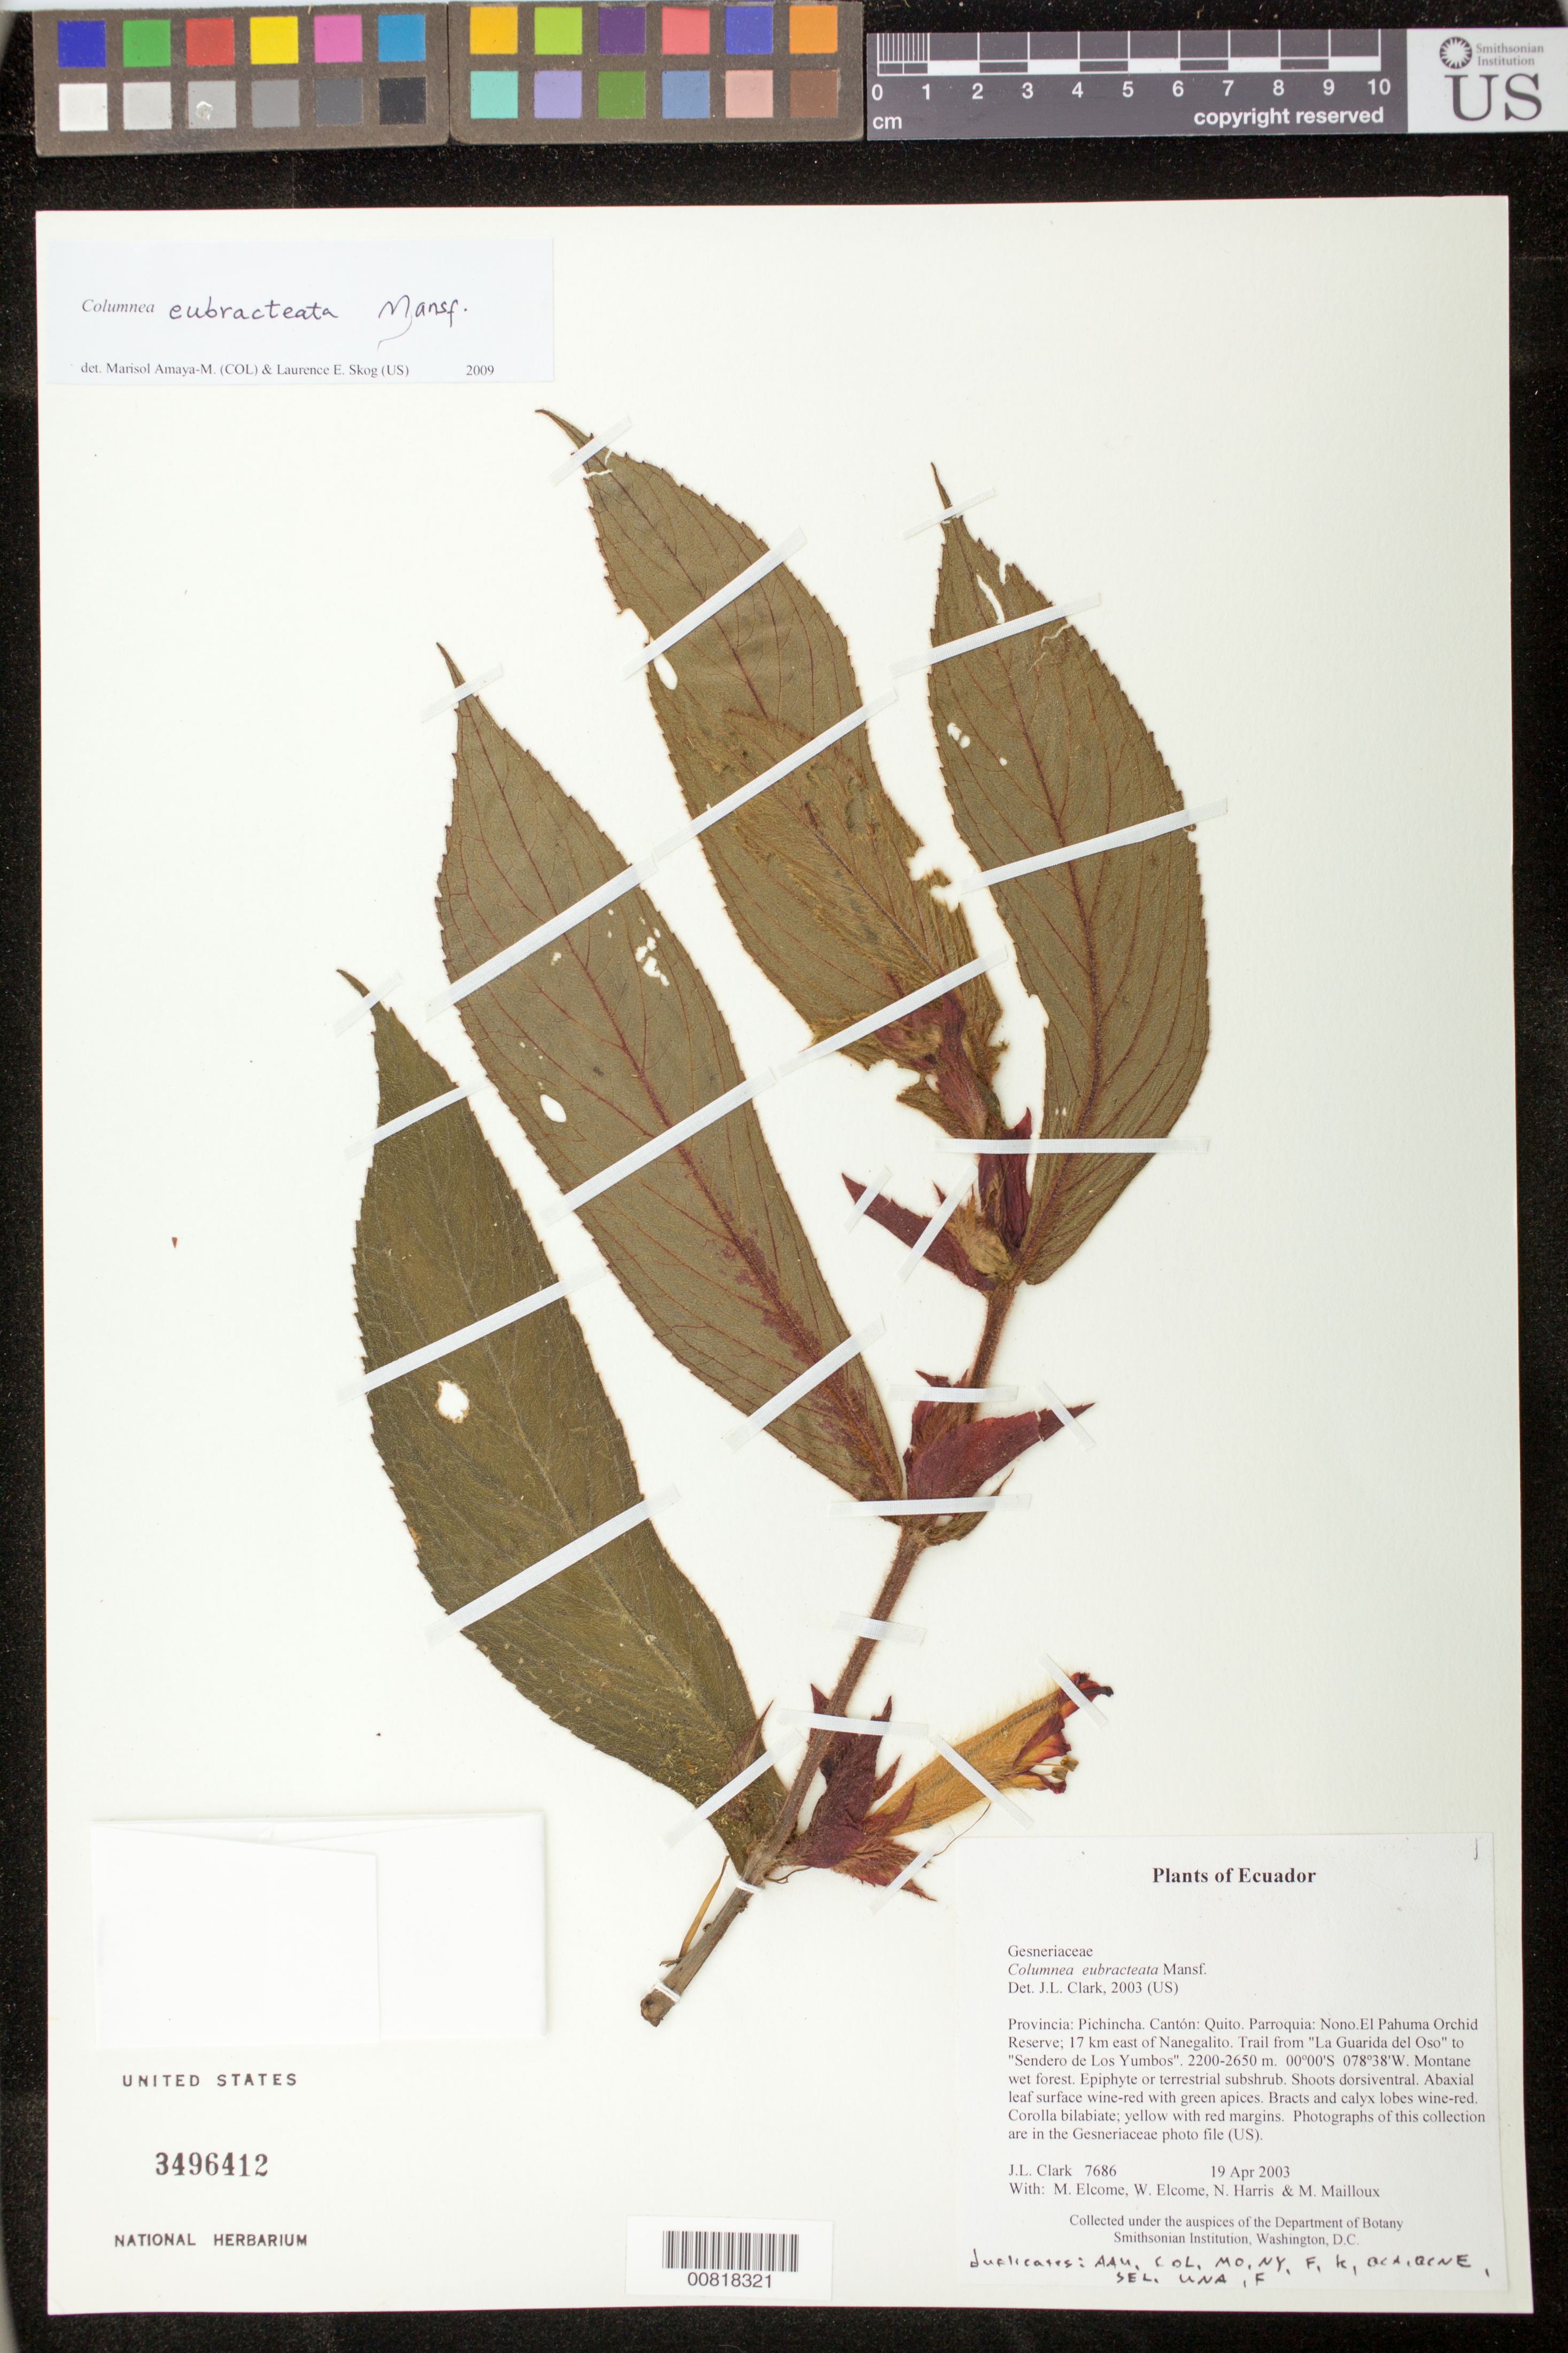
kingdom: Plantae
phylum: Tracheophyta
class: Magnoliopsida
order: Lamiales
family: Gesneriaceae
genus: Columnea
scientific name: Columnea eubracteata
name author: Mansf.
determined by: Clark, J. L., (SEL), The Marie Selby Botanical Garden (UNITED STATES)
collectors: J. L. Clark, M. Elcome, W. Elcome, N. Harris & M. Mailloux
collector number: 7686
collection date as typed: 19 Apr 2003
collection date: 2003-04-19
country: Ecuador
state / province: Pichincha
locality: Quito. Parroquia: Nono.El Pahuma Orchid Reserve; 17 km east of Nanegalito. Trail from "La Guarida del Oso" to "Sendero de Los Yumbos"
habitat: Montane wet forest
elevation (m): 2200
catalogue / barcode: US 3496412